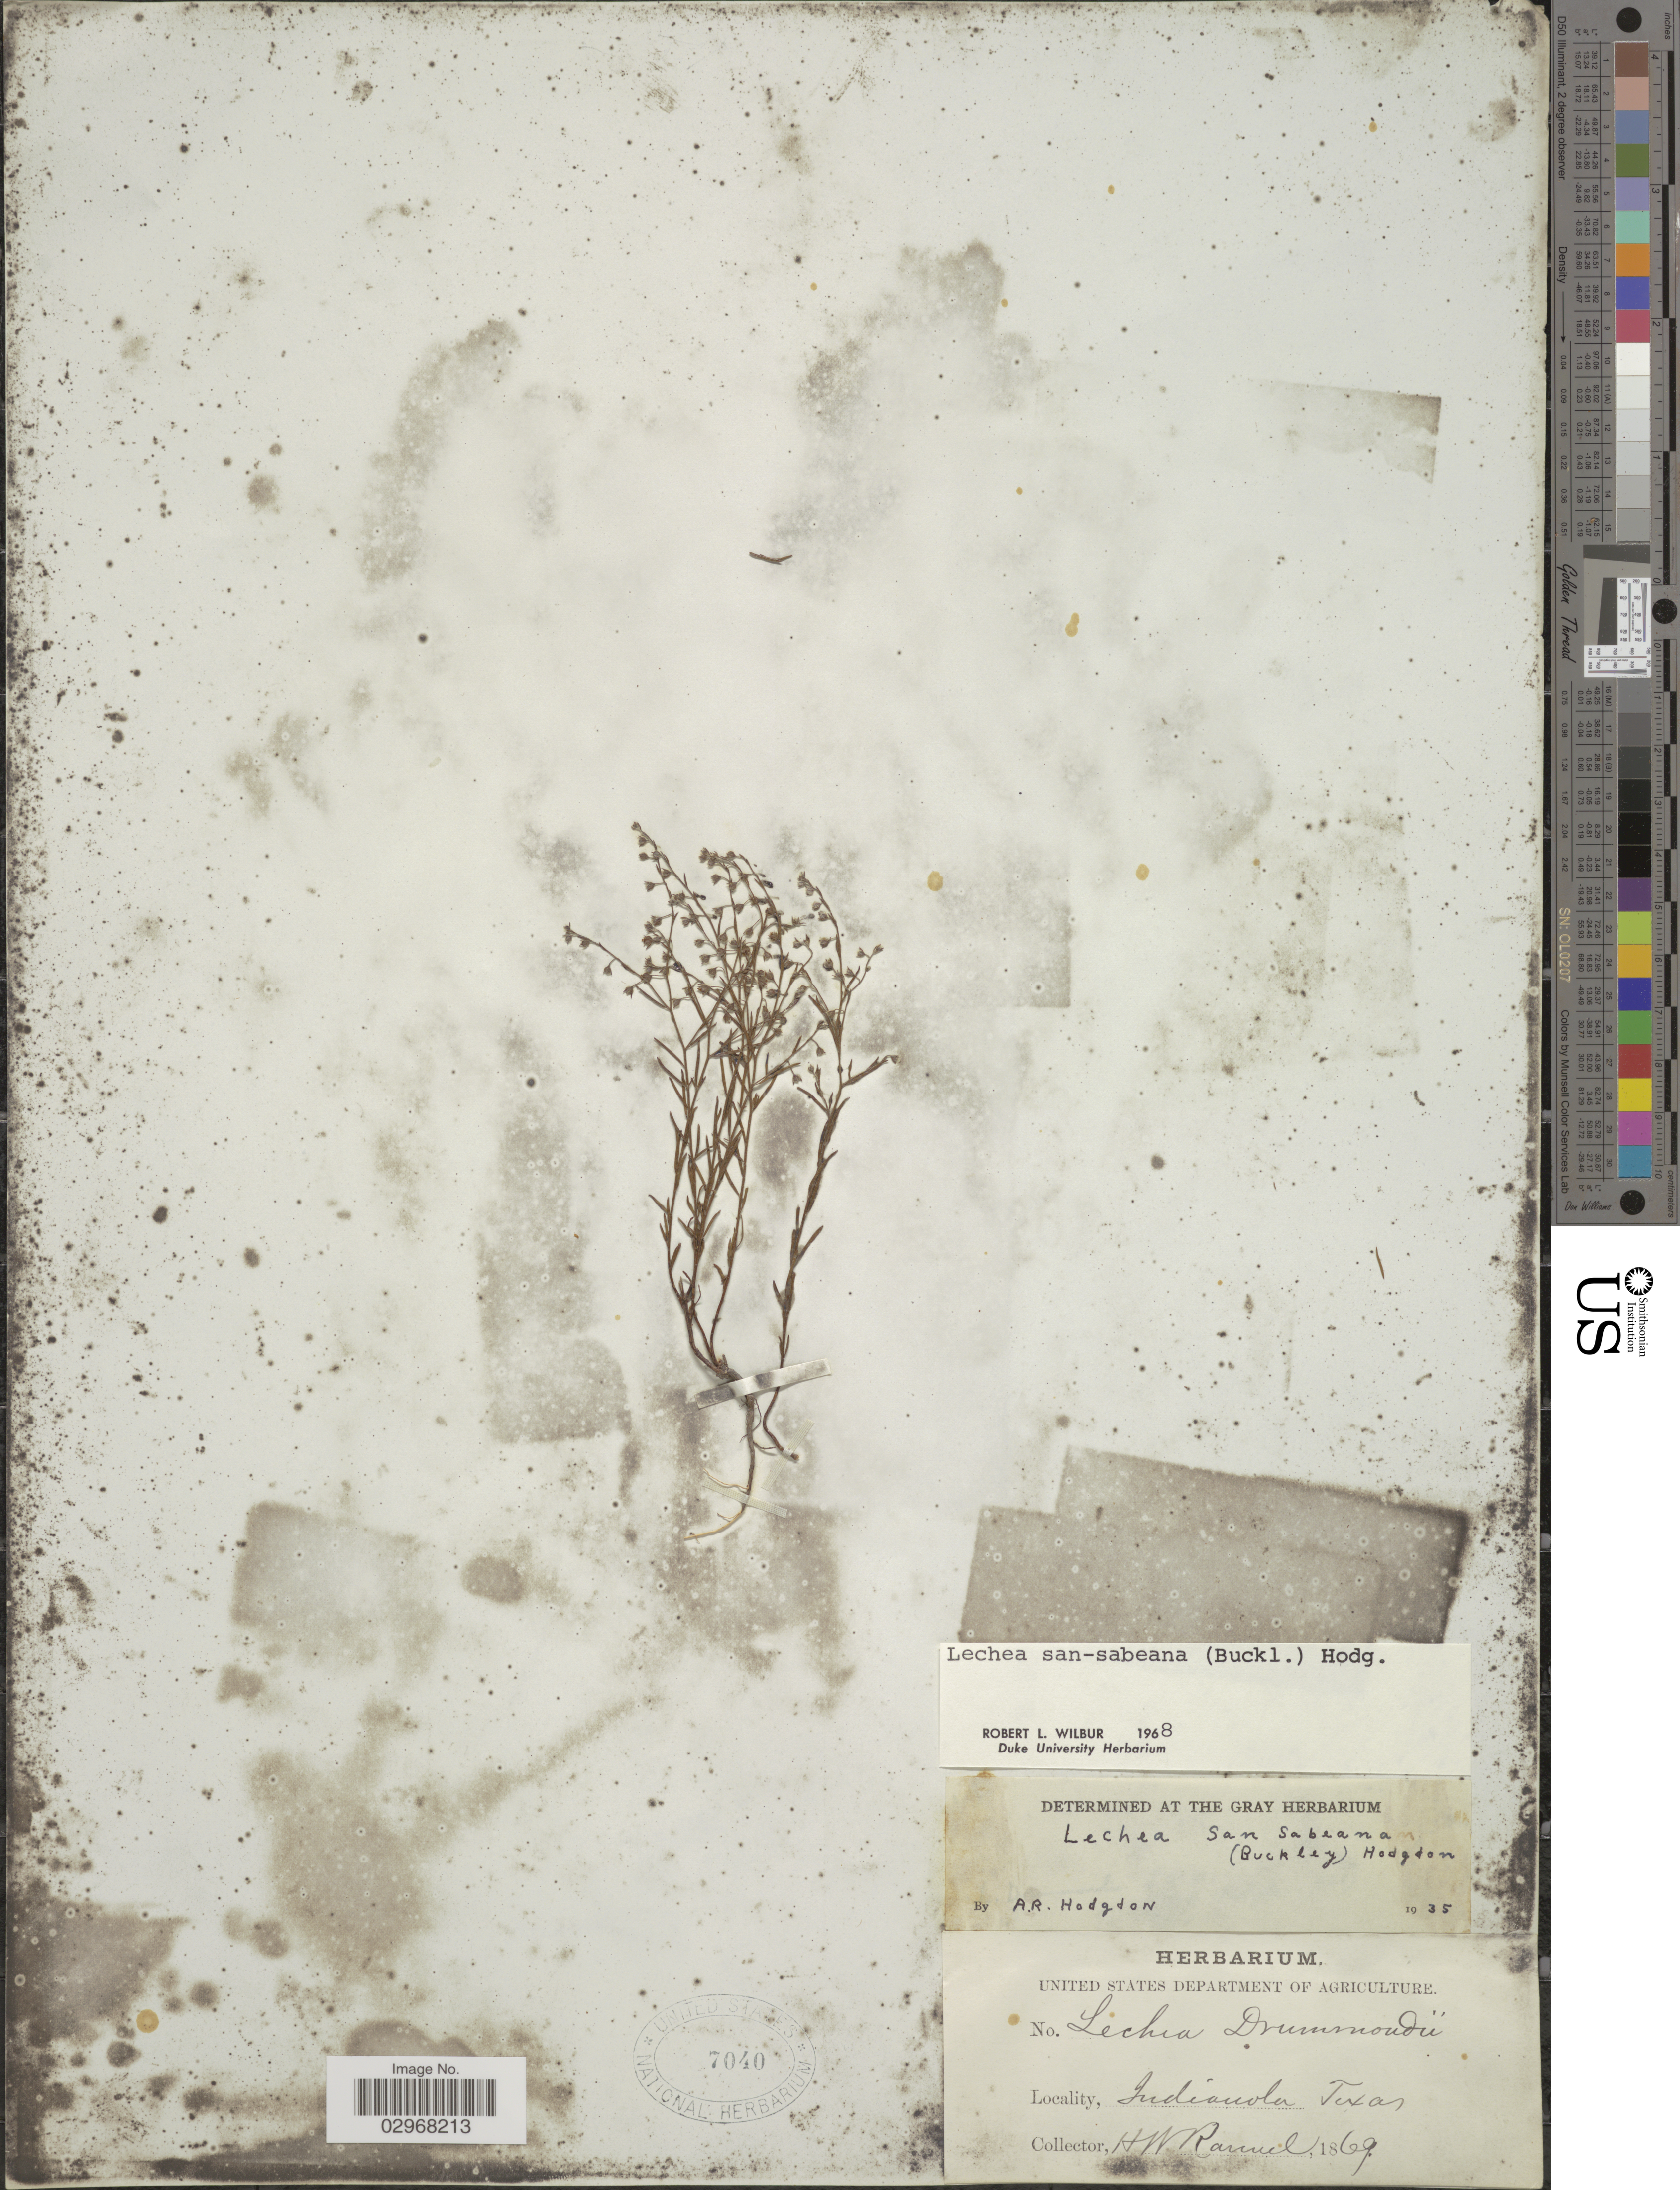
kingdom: Plantae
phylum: Tracheophyta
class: Magnoliopsida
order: Malvales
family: Cistaceae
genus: Lechea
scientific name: Lechea san-sabeana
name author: (Buckley) Hodgdon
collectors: H. Ravenel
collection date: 1869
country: United States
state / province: Texas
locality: Indianola.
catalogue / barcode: US 7040